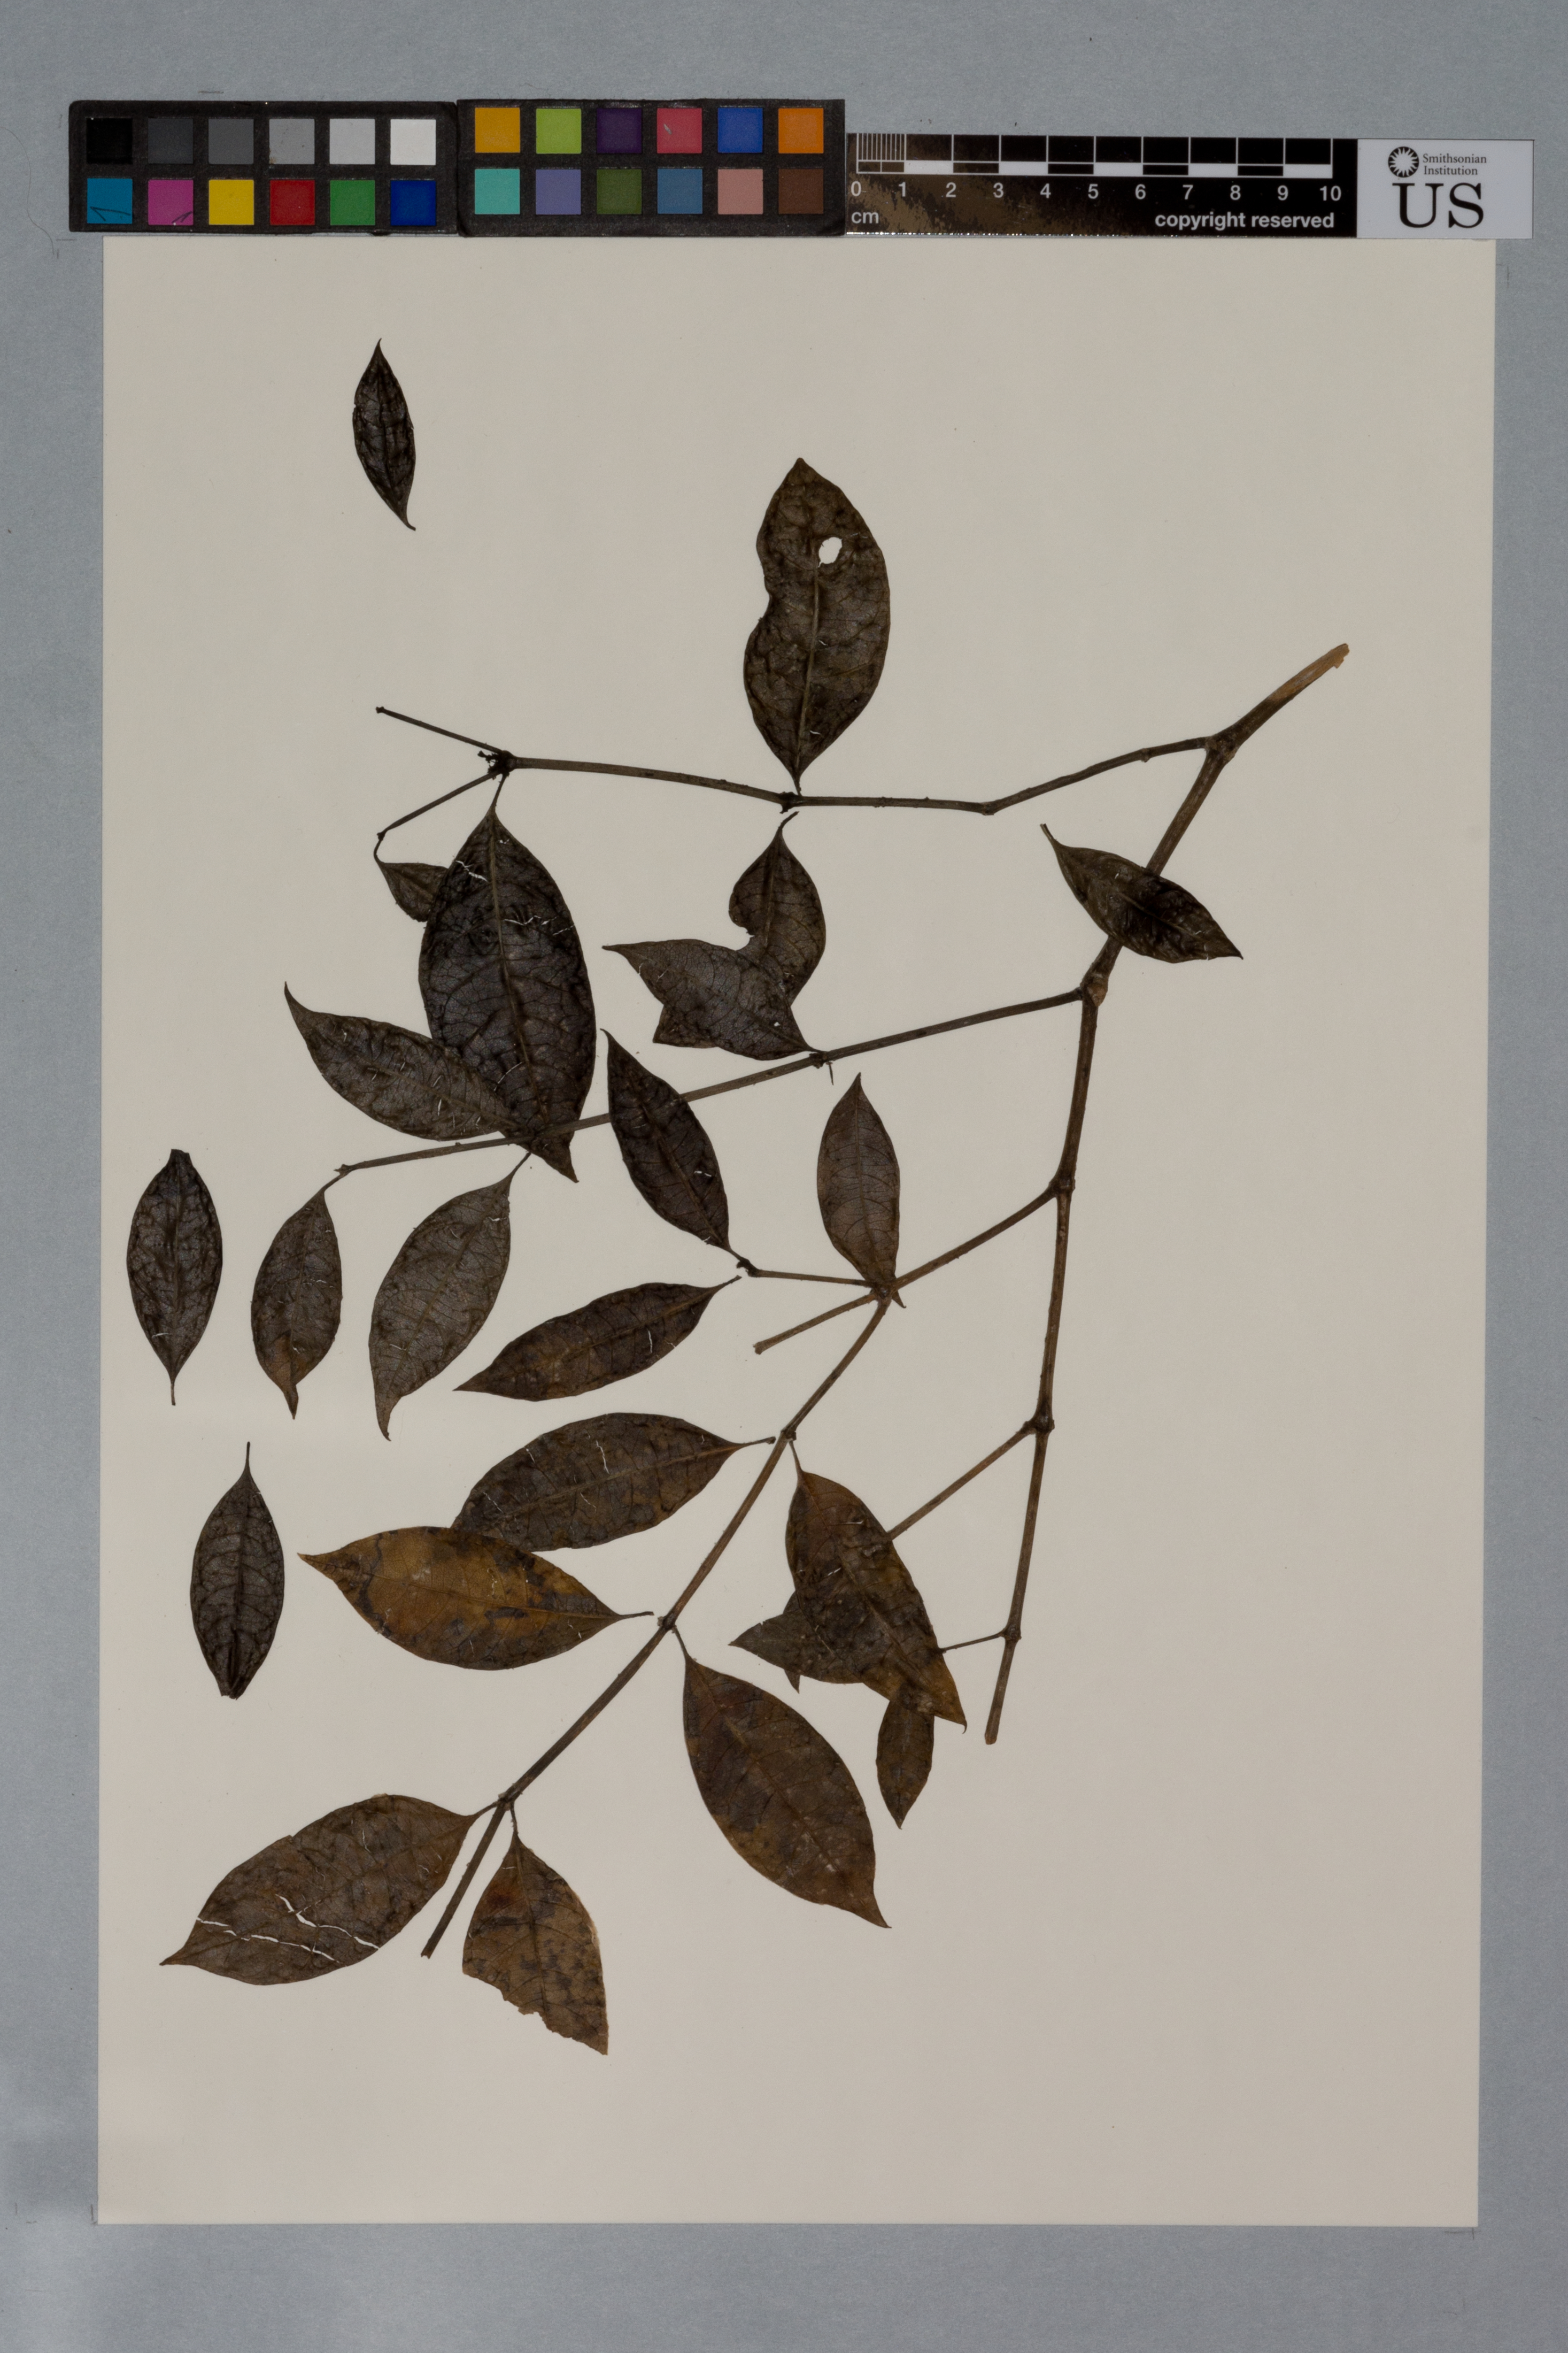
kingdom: Plantae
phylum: Tracheophyta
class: Magnoliopsida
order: Gentianales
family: Rubiaceae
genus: Psychotria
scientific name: Psychotria erecta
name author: (Aubl.) Standl. & Steyerm.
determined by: Steyermark, Julian A., (VEN)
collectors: S. S. Tillett, C. L. Tillett & R. Boyan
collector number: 45257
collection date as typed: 22-Aug-60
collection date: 1960-08-22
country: Guyana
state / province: Cuyuni-Mazaruni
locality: Haieka Savanna, E side of Haieka R., 2 mi. E of Chinowieng Village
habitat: Forest bordering savanna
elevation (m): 740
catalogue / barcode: US 2456879